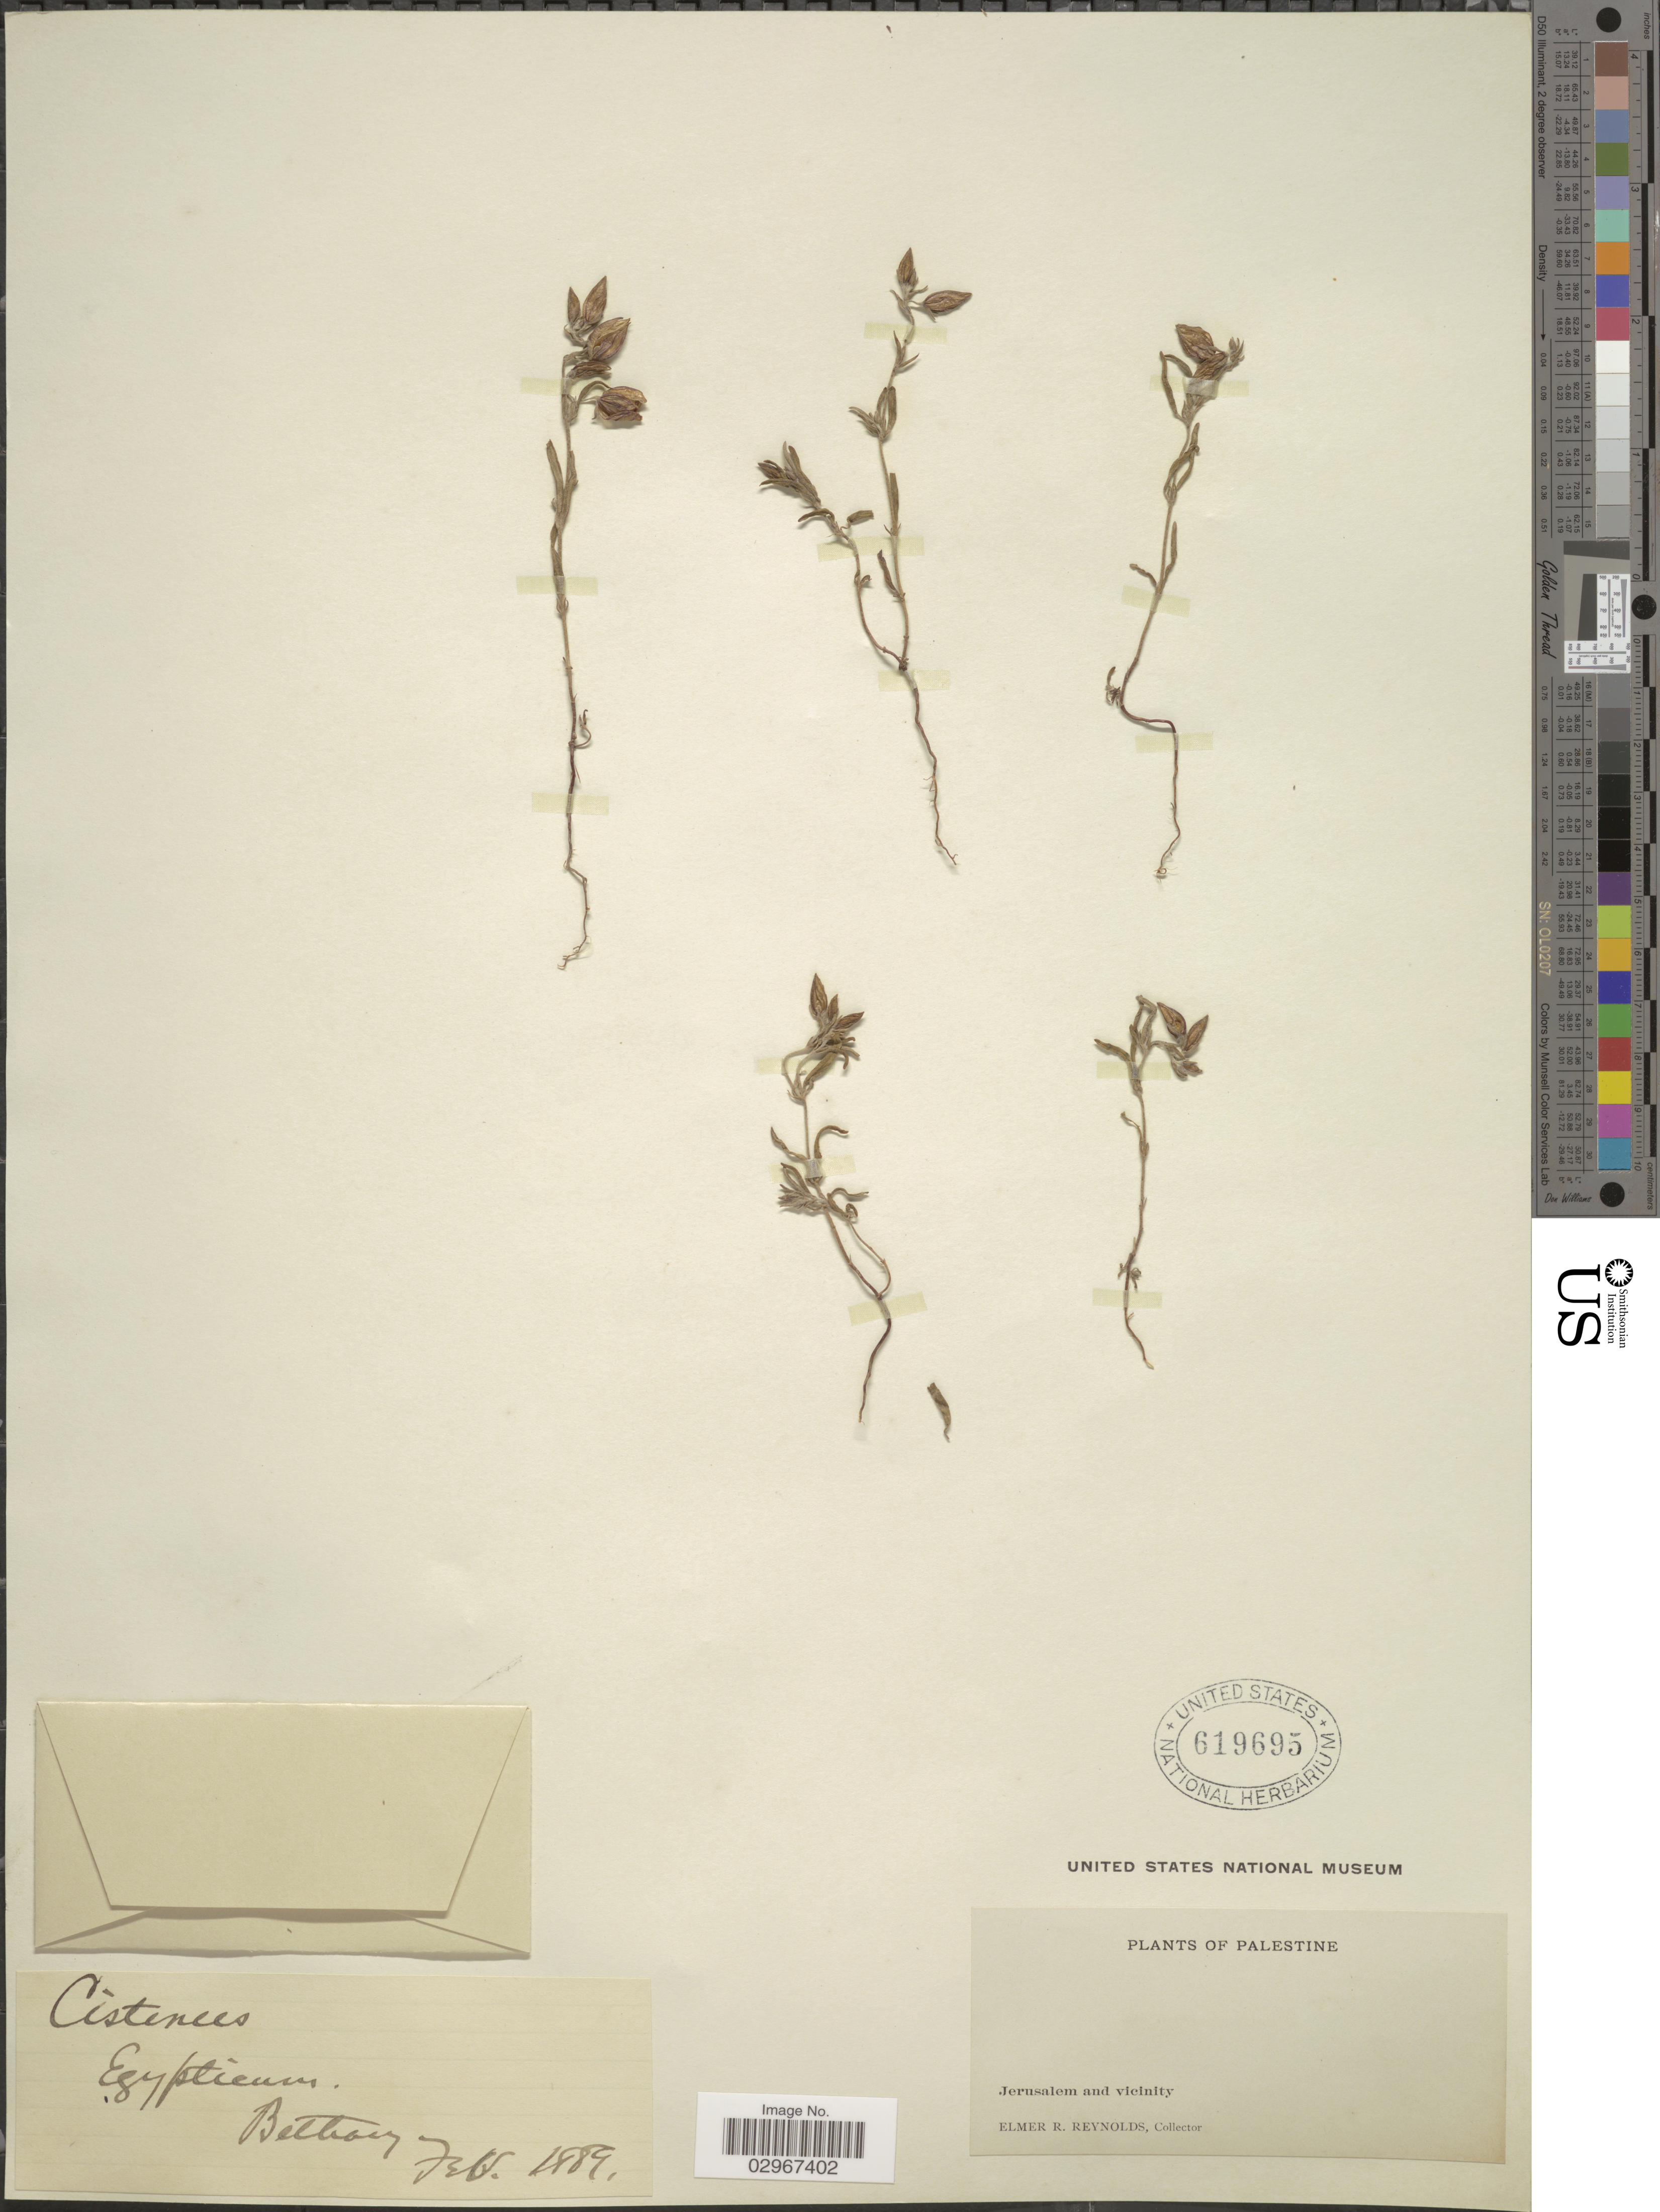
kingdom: Plantae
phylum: Tracheophyta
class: Magnoliopsida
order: Malvales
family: Cistaceae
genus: Helianthemum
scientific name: Helianthemum aegyptiacum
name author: (L.) Mill.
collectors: E. Reynolds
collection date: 1889-02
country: Israel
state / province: Jerusalem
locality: Palestine. Bethany. Jerusalem and vicinity.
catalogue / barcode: US 619695